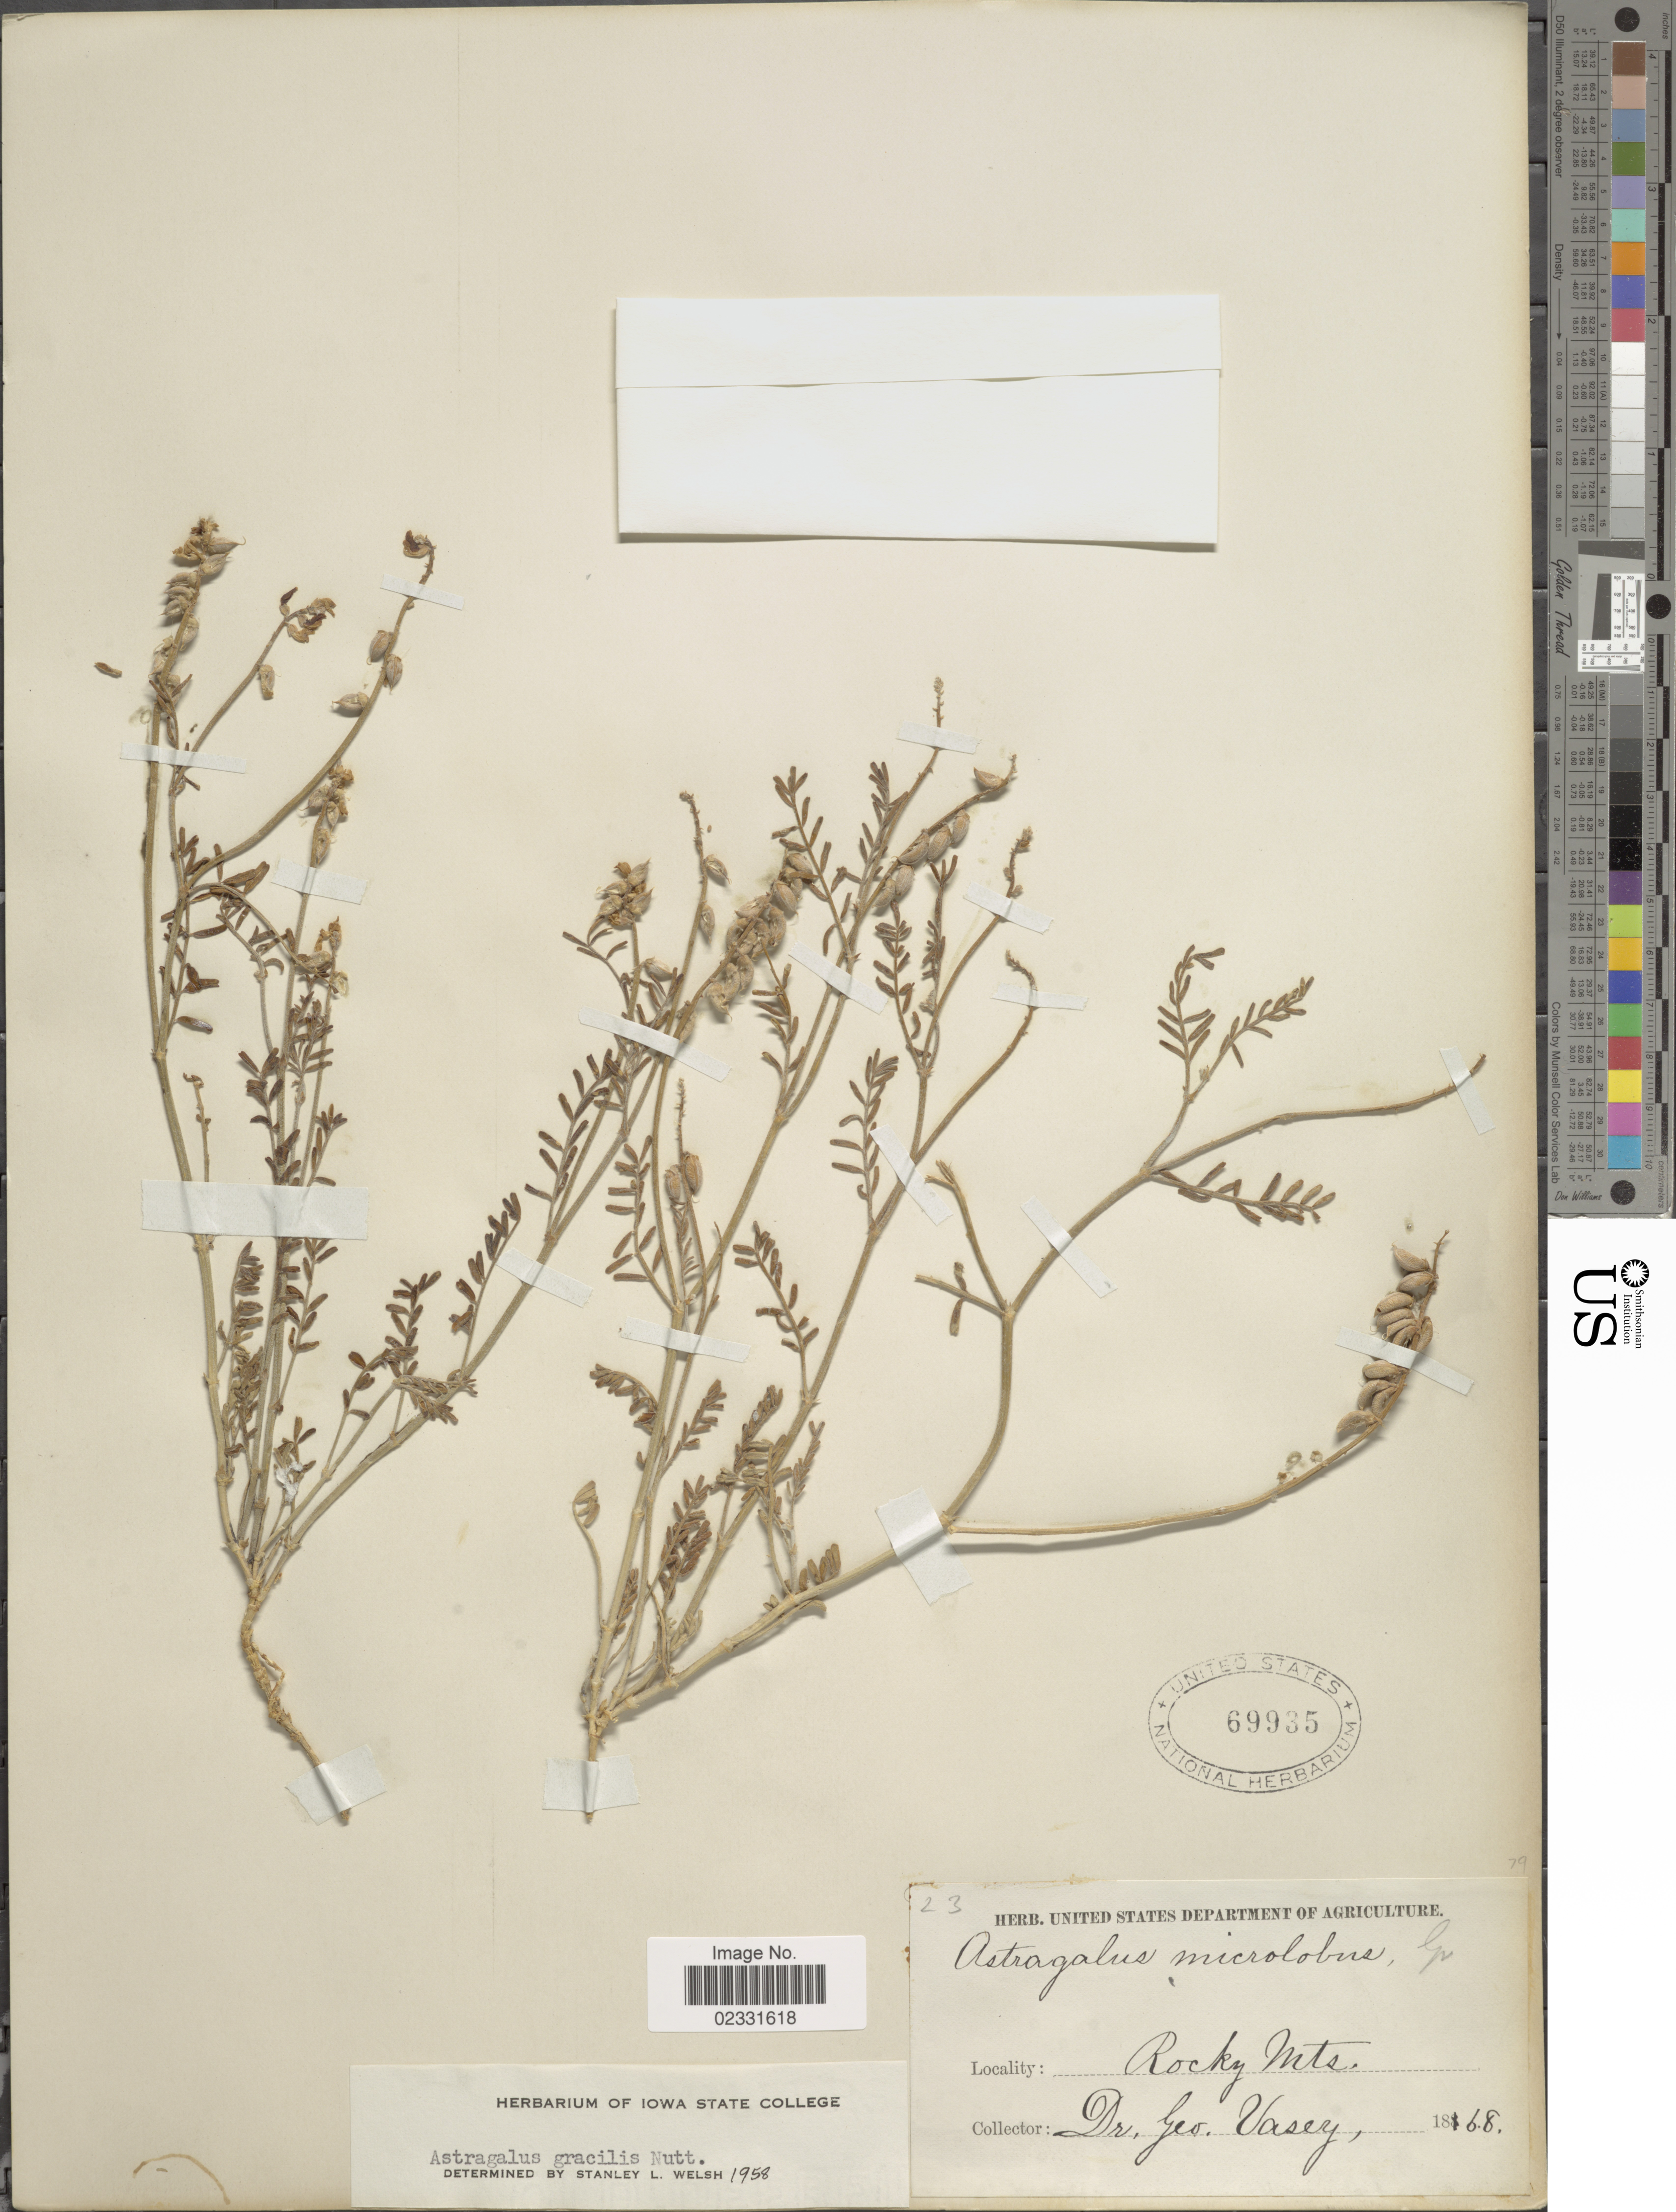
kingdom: Plantae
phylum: Tracheophyta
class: Magnoliopsida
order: Fabales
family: Fabaceae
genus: Astragalus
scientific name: Astragalus gracilis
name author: Nutt.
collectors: G. Vasey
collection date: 1868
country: United States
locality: Rocky Mts.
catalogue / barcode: US 69935